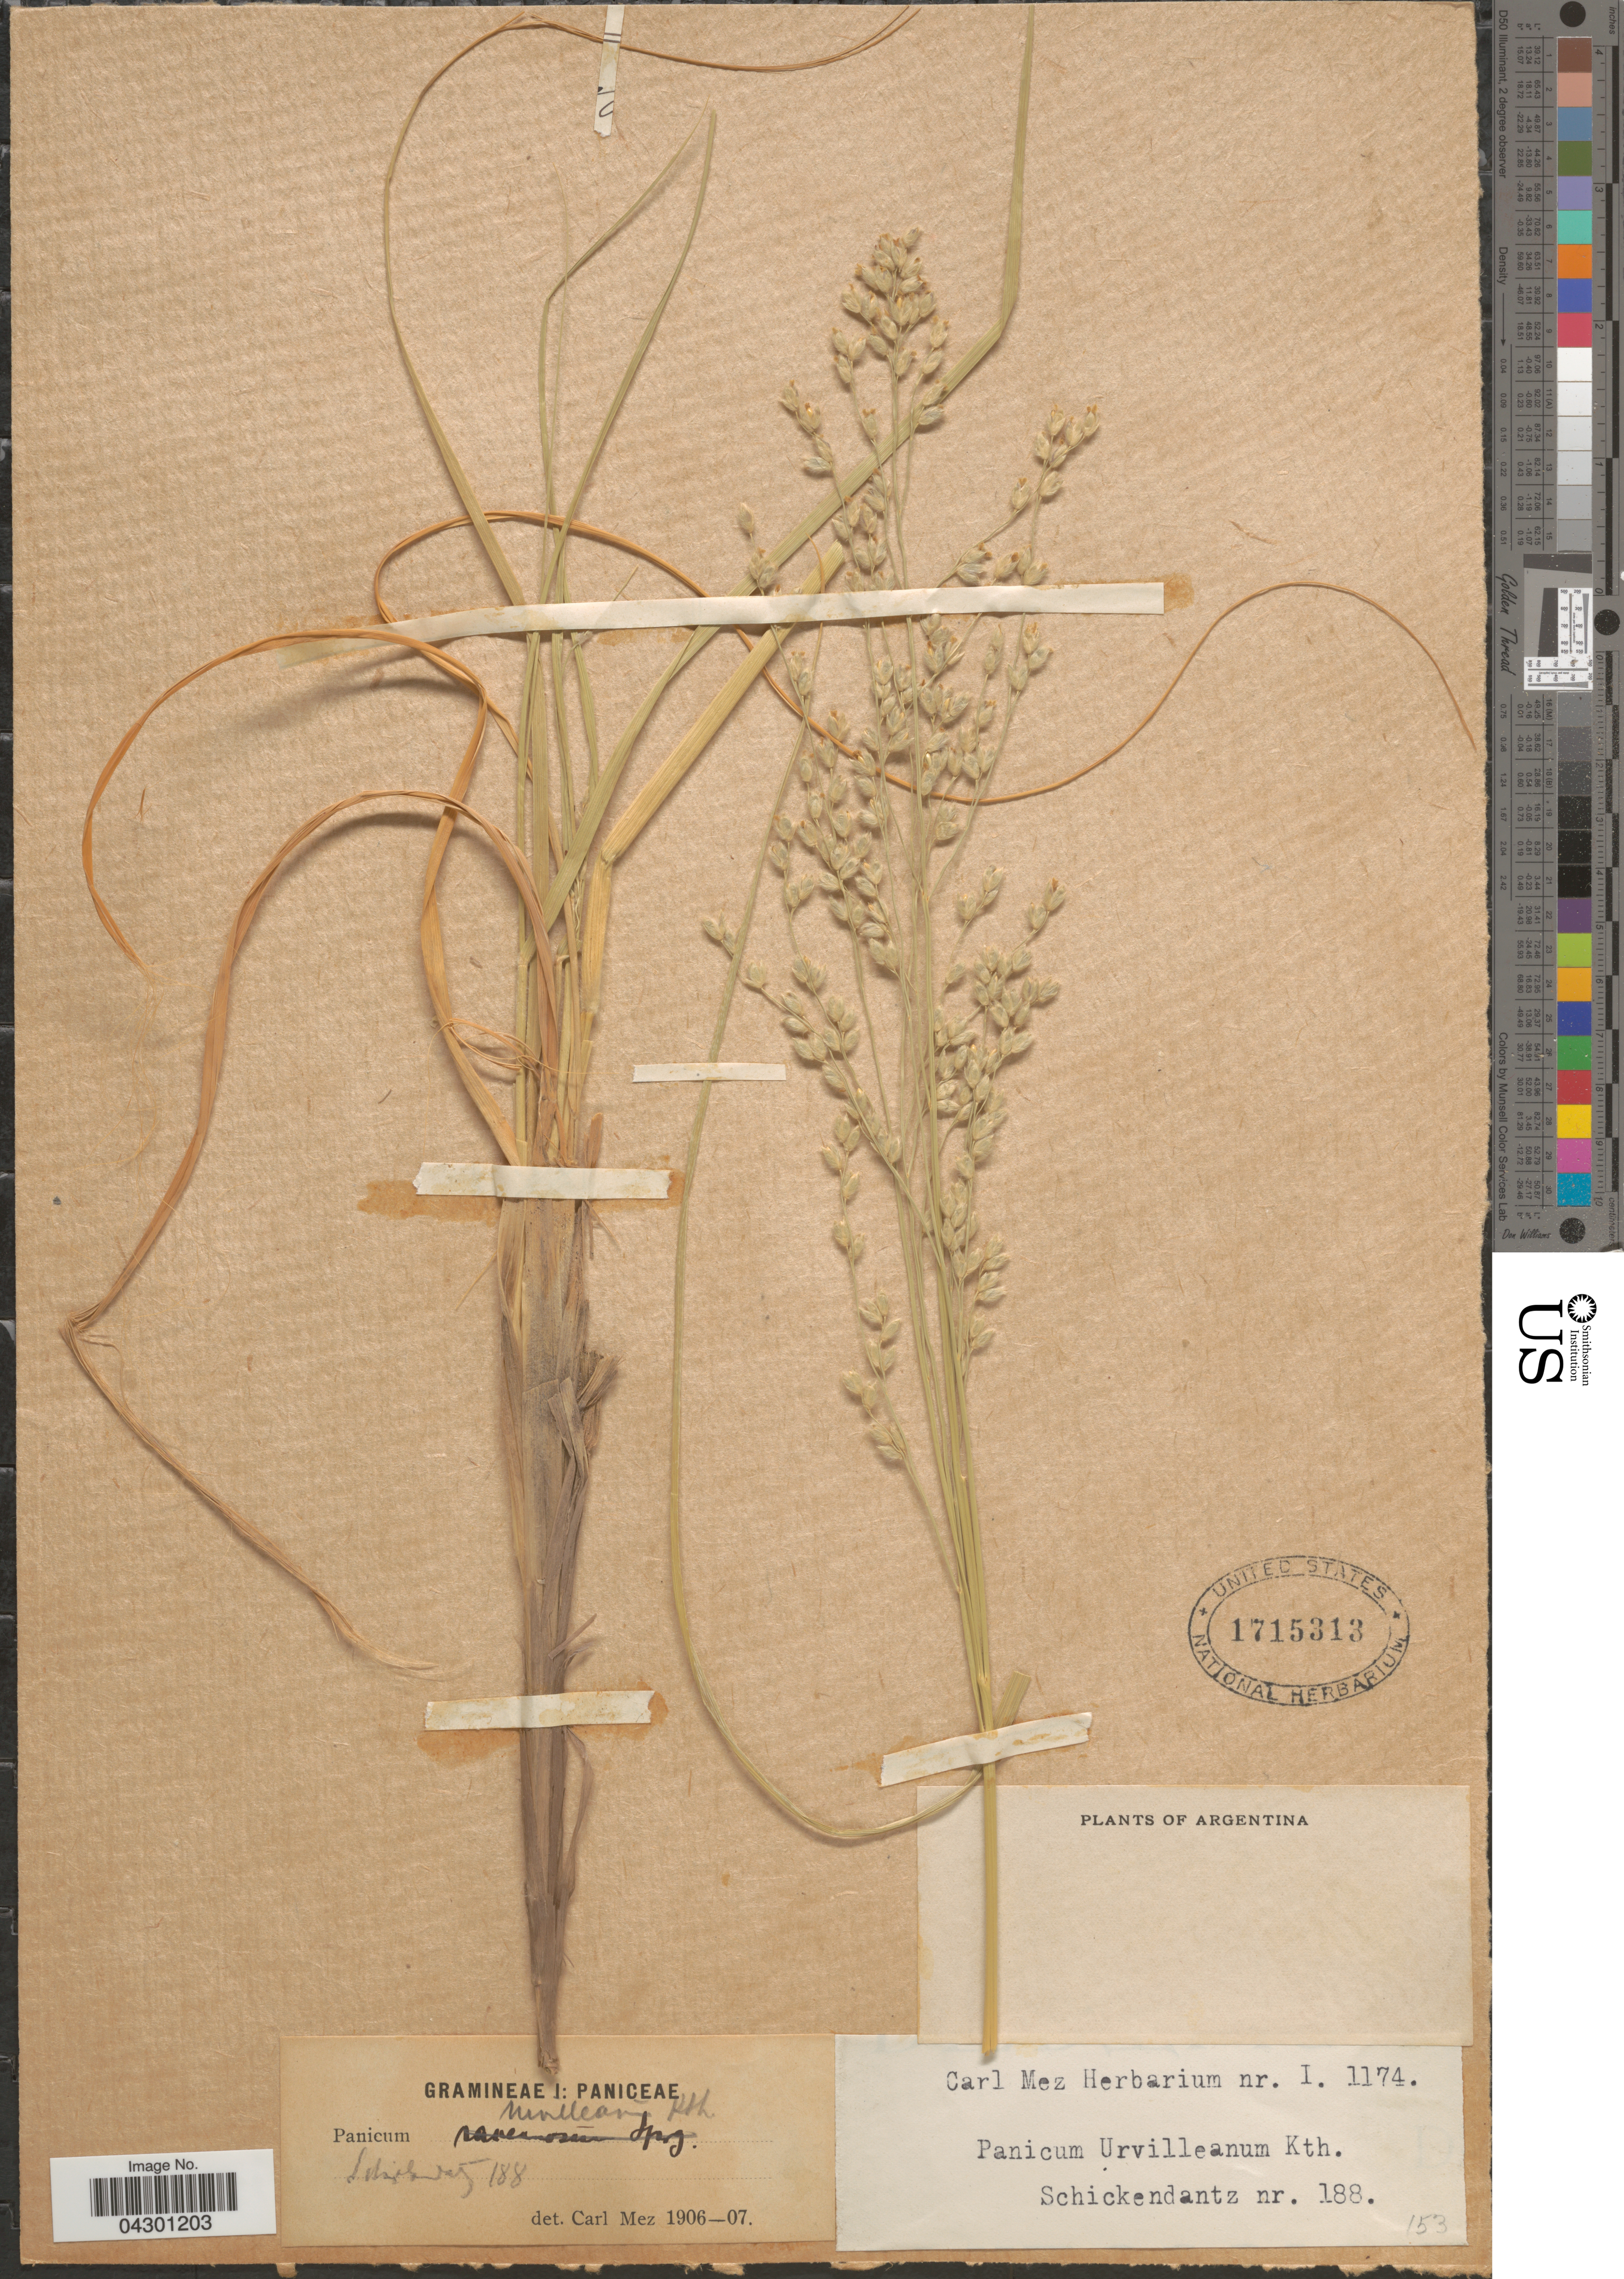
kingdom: Plantae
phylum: Tracheophyta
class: Liliopsida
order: Poales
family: Poaceae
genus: Panicum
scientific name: Panicum urvilleanum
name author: Kunth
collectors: Schickendantz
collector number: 188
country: Argentina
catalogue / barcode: US 1715313